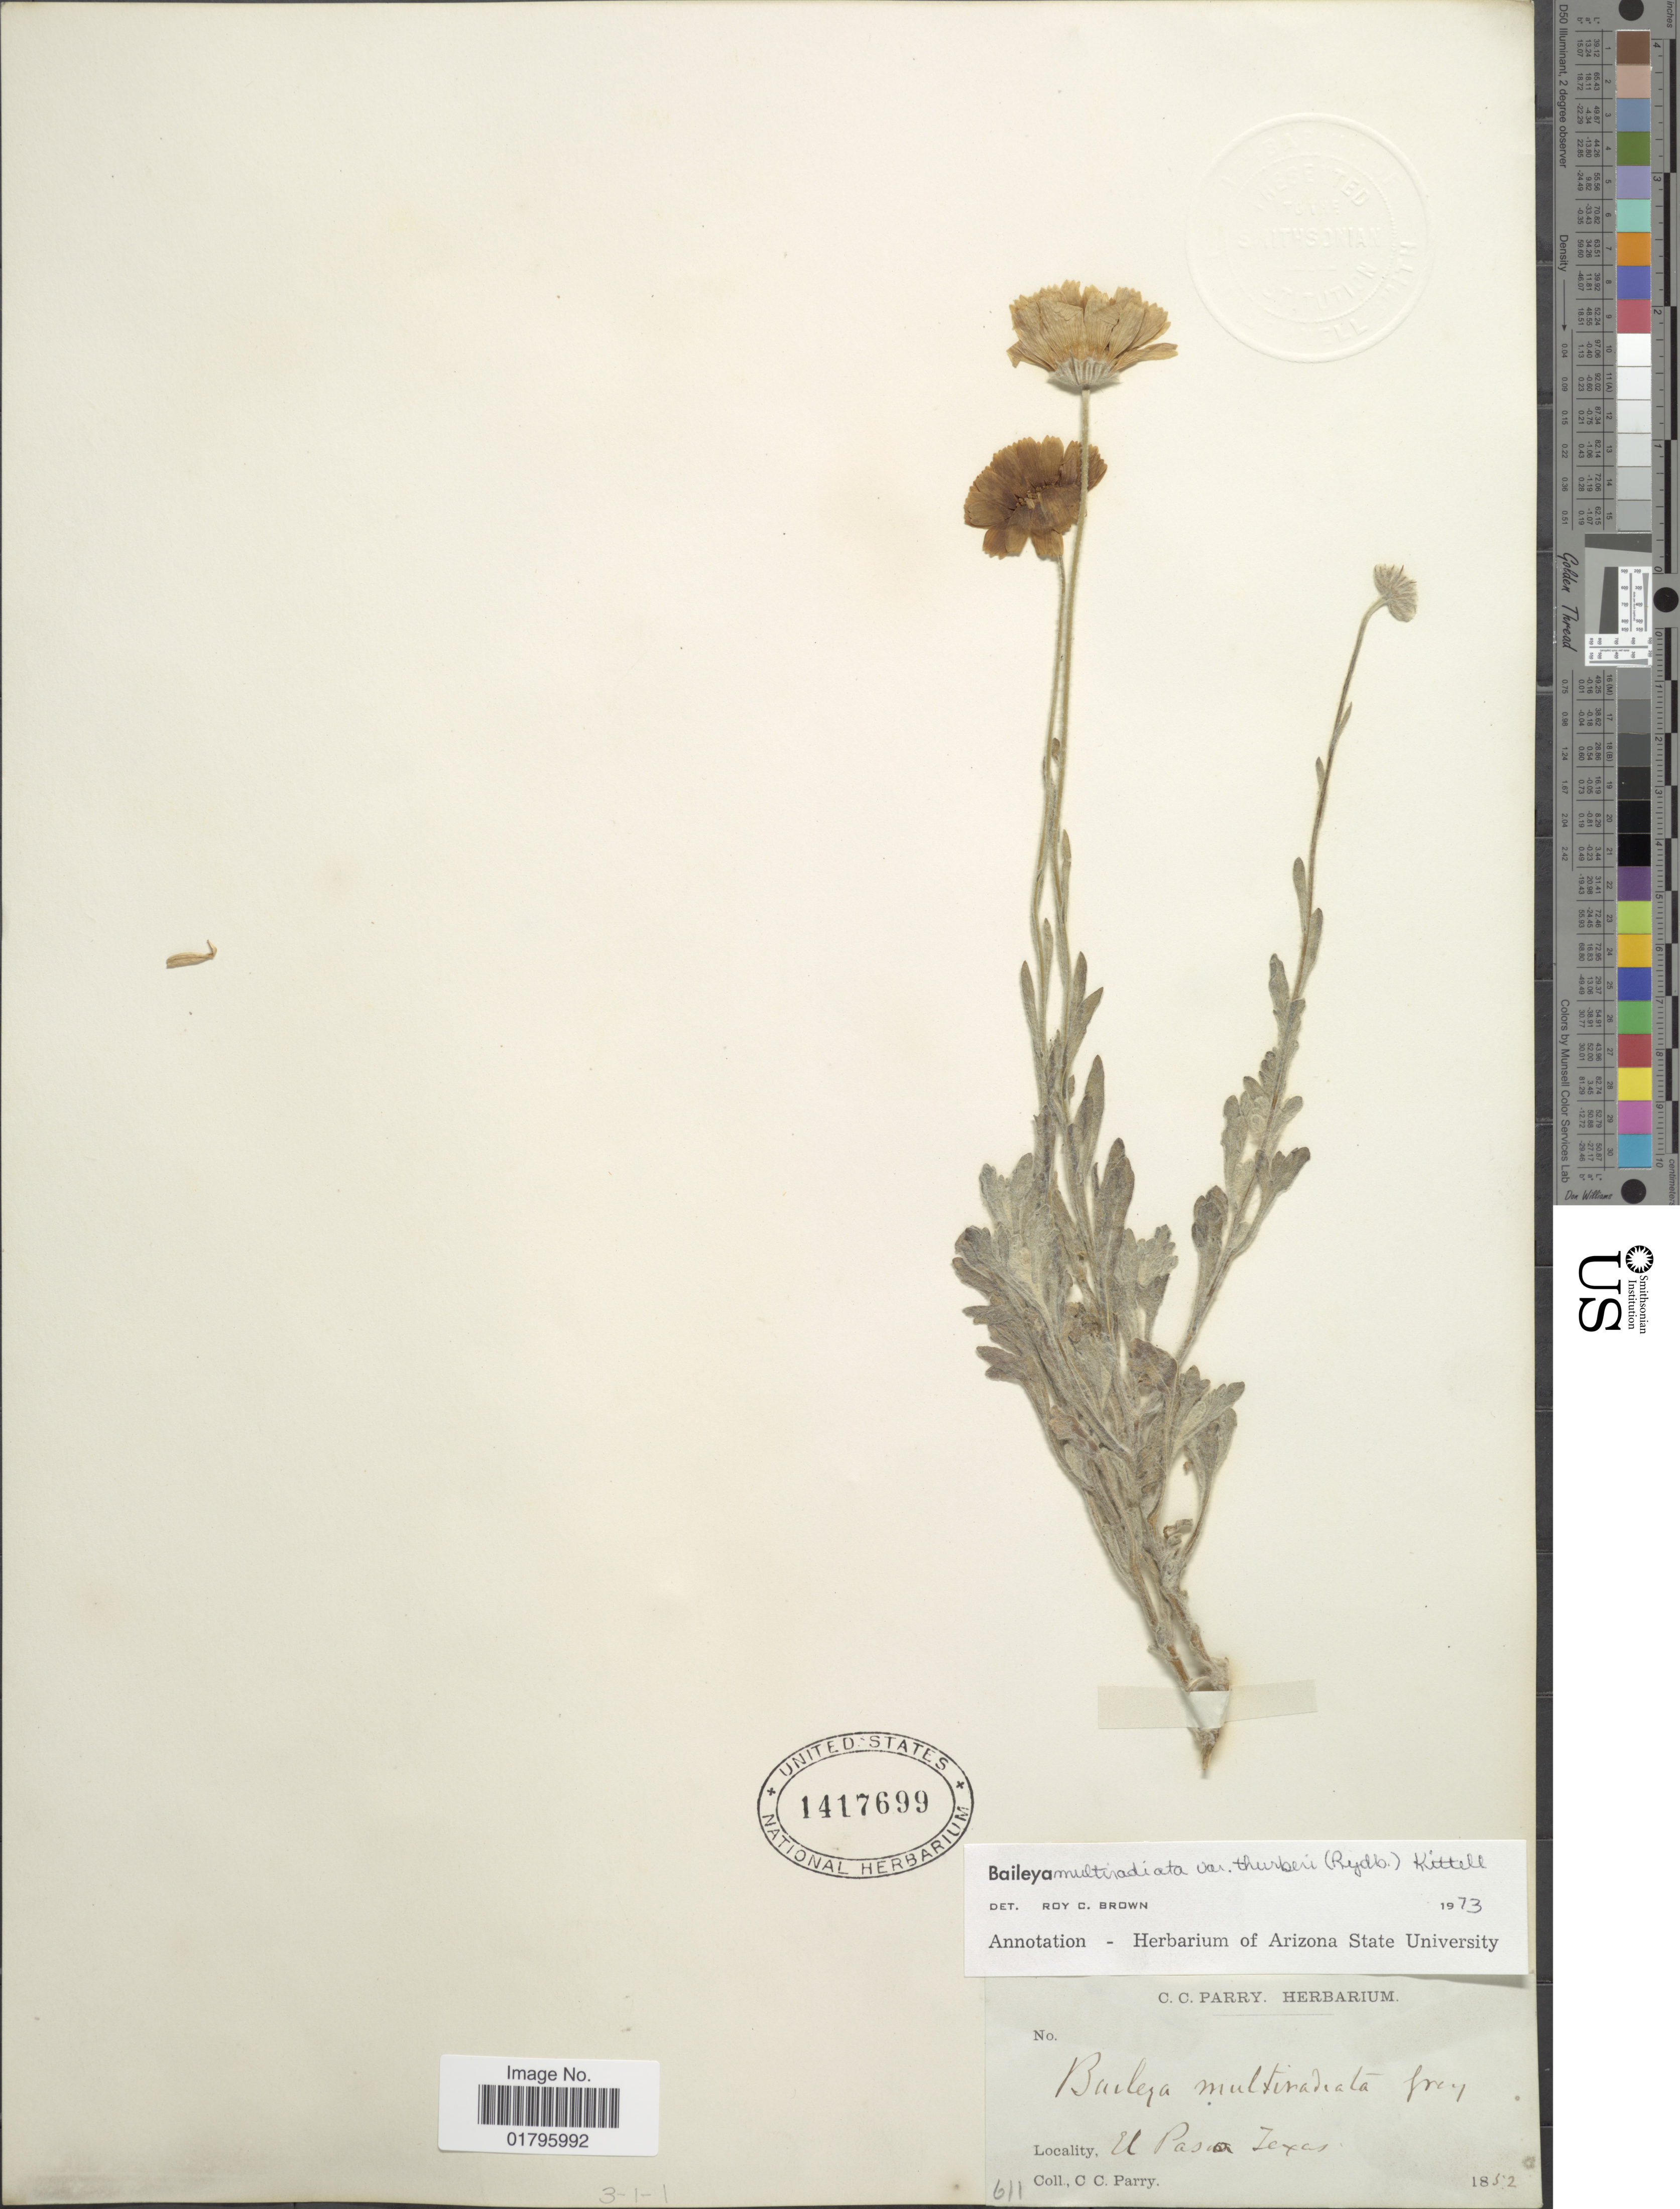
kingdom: Plantae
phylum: Tracheophyta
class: Magnoliopsida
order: Asterales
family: Asteraceae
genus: Baileya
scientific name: Baileya multiradiata var. thurberi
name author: (Rydb.) Kittell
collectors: C. C. Parry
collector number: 611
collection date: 1852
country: United States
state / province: Texas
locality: El Paso Texas.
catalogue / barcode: US 1417699